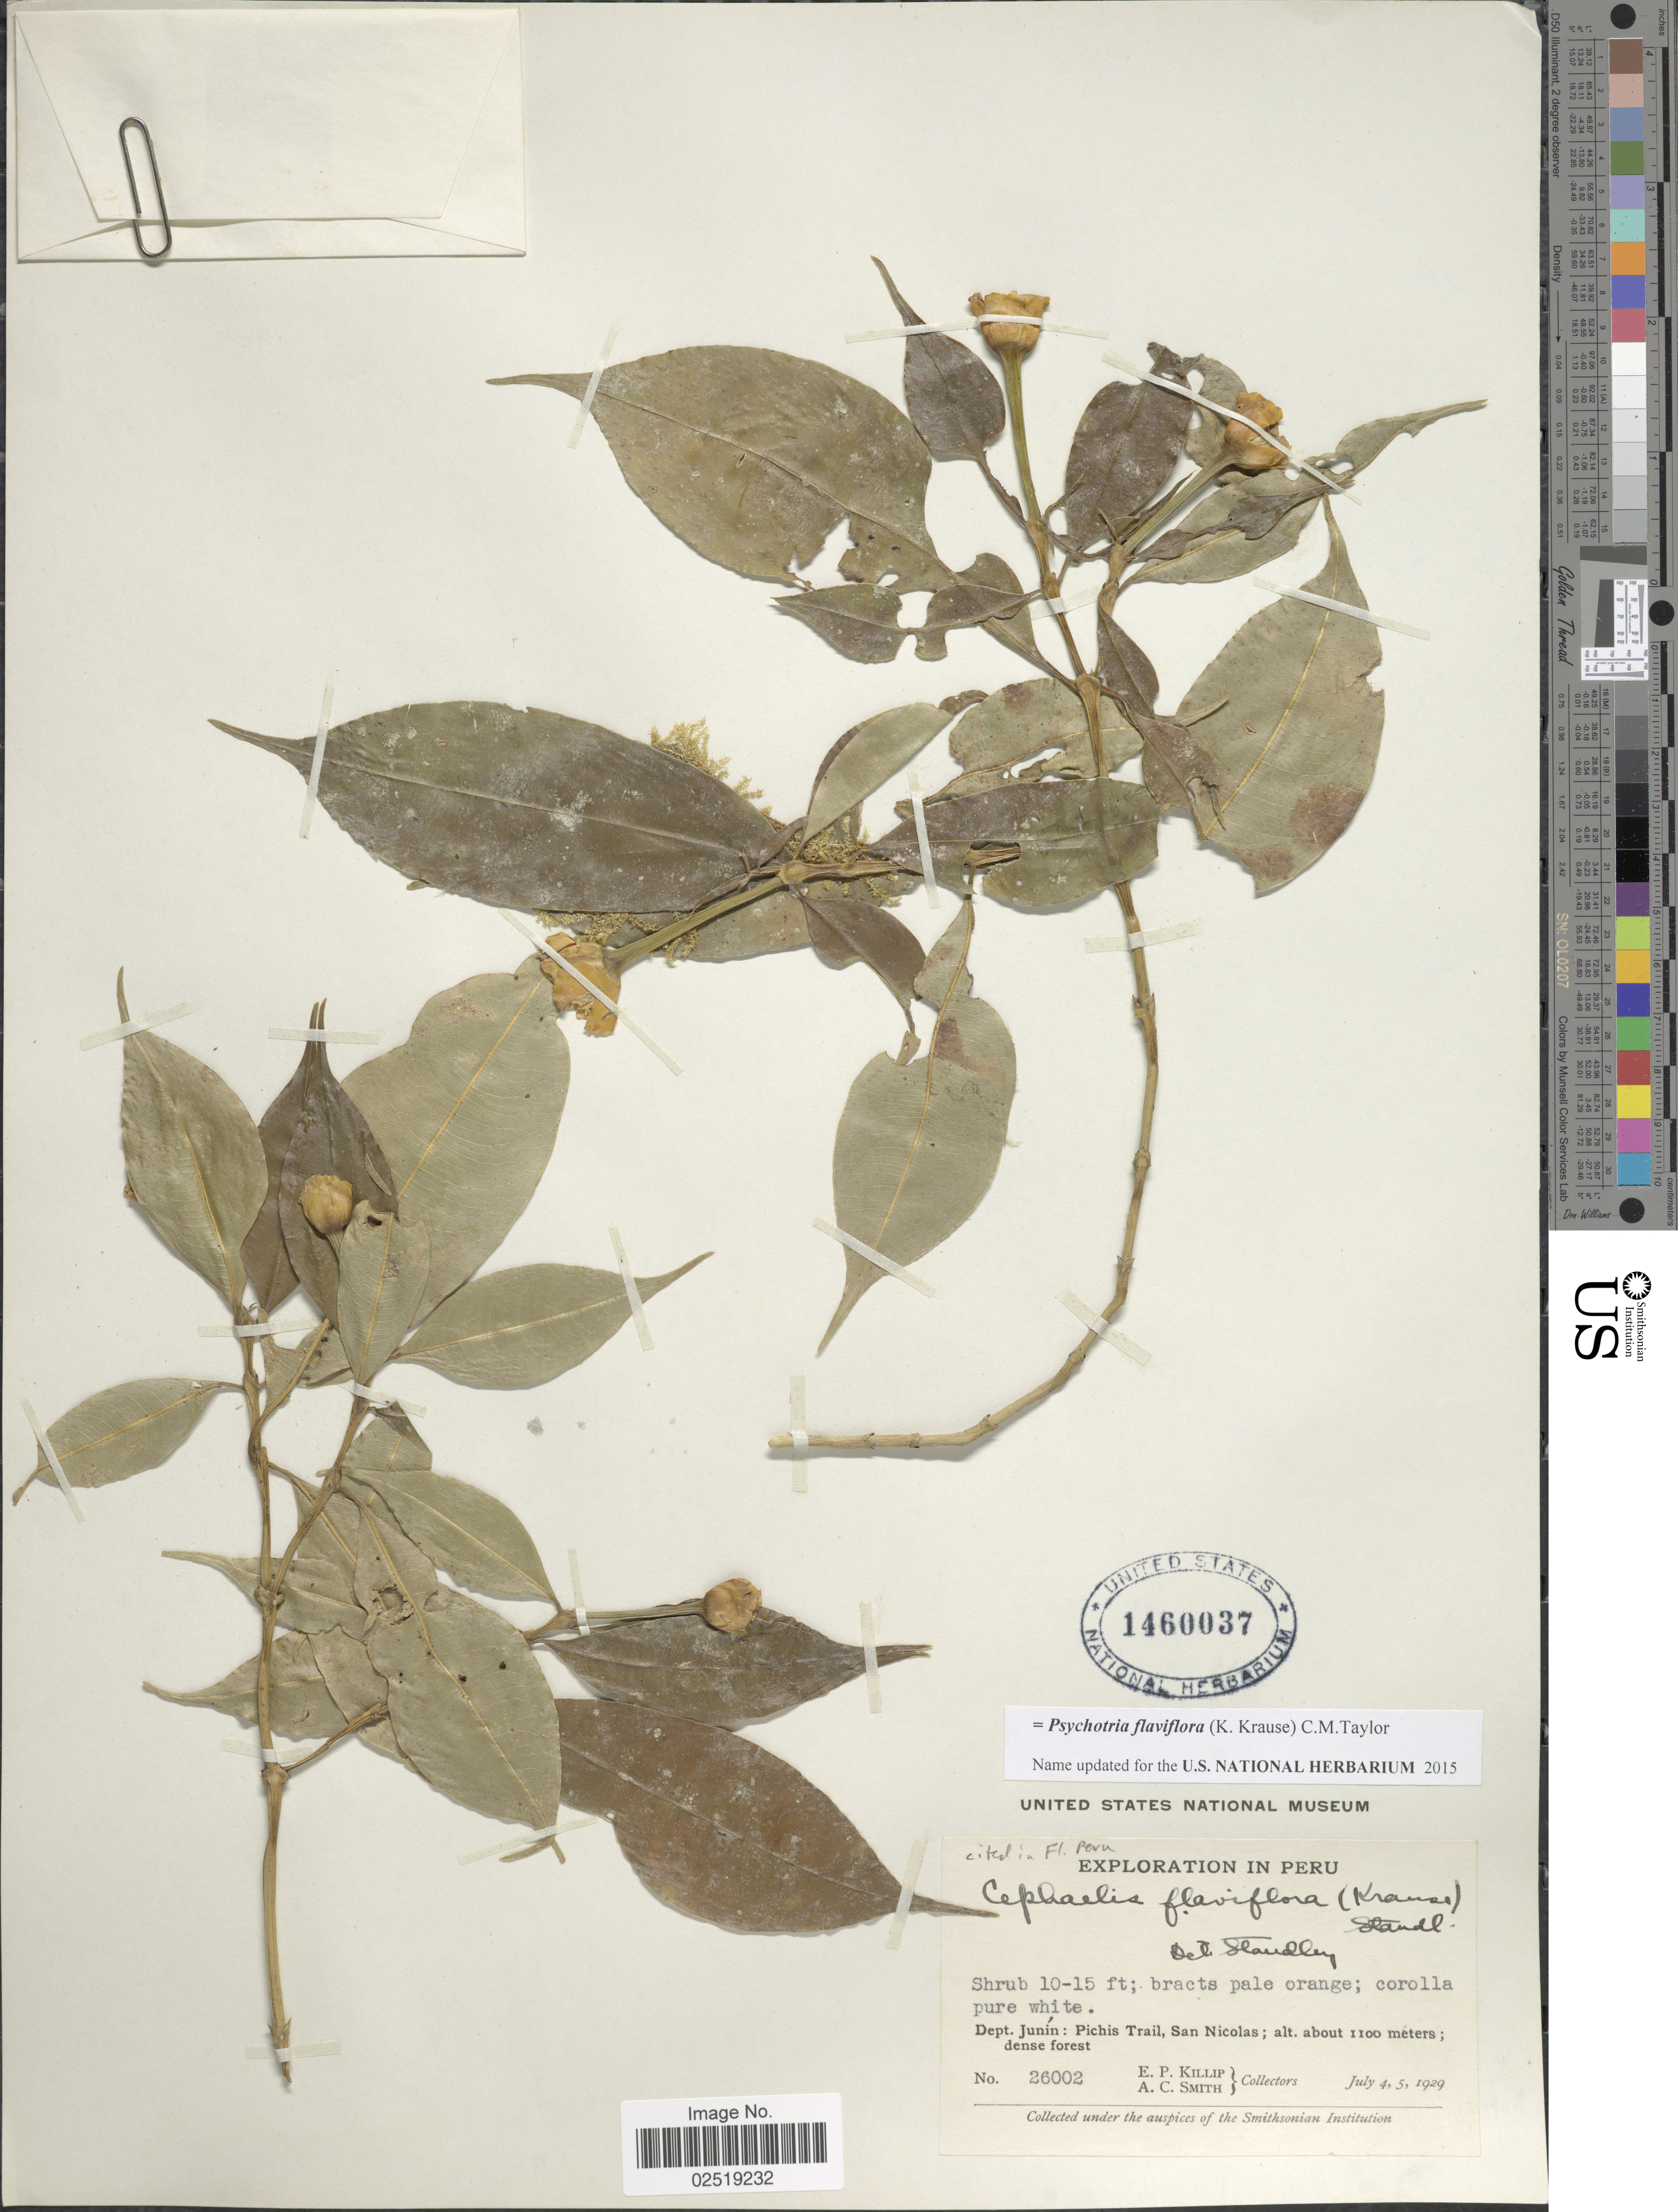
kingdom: Plantae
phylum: Tracheophyta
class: Magnoliopsida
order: Gentianales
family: Rubiaceae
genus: Psychotria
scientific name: Psychotria flaviflora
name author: (K. Krause) C.M. Taylor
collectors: E. P. Killip & A. C. Smith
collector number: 26002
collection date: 1929-07-04/1929-07-05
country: Peru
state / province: Junín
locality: Dept. Junin: Pichis Trail, San Nicolas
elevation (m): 1100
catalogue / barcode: US 1460037